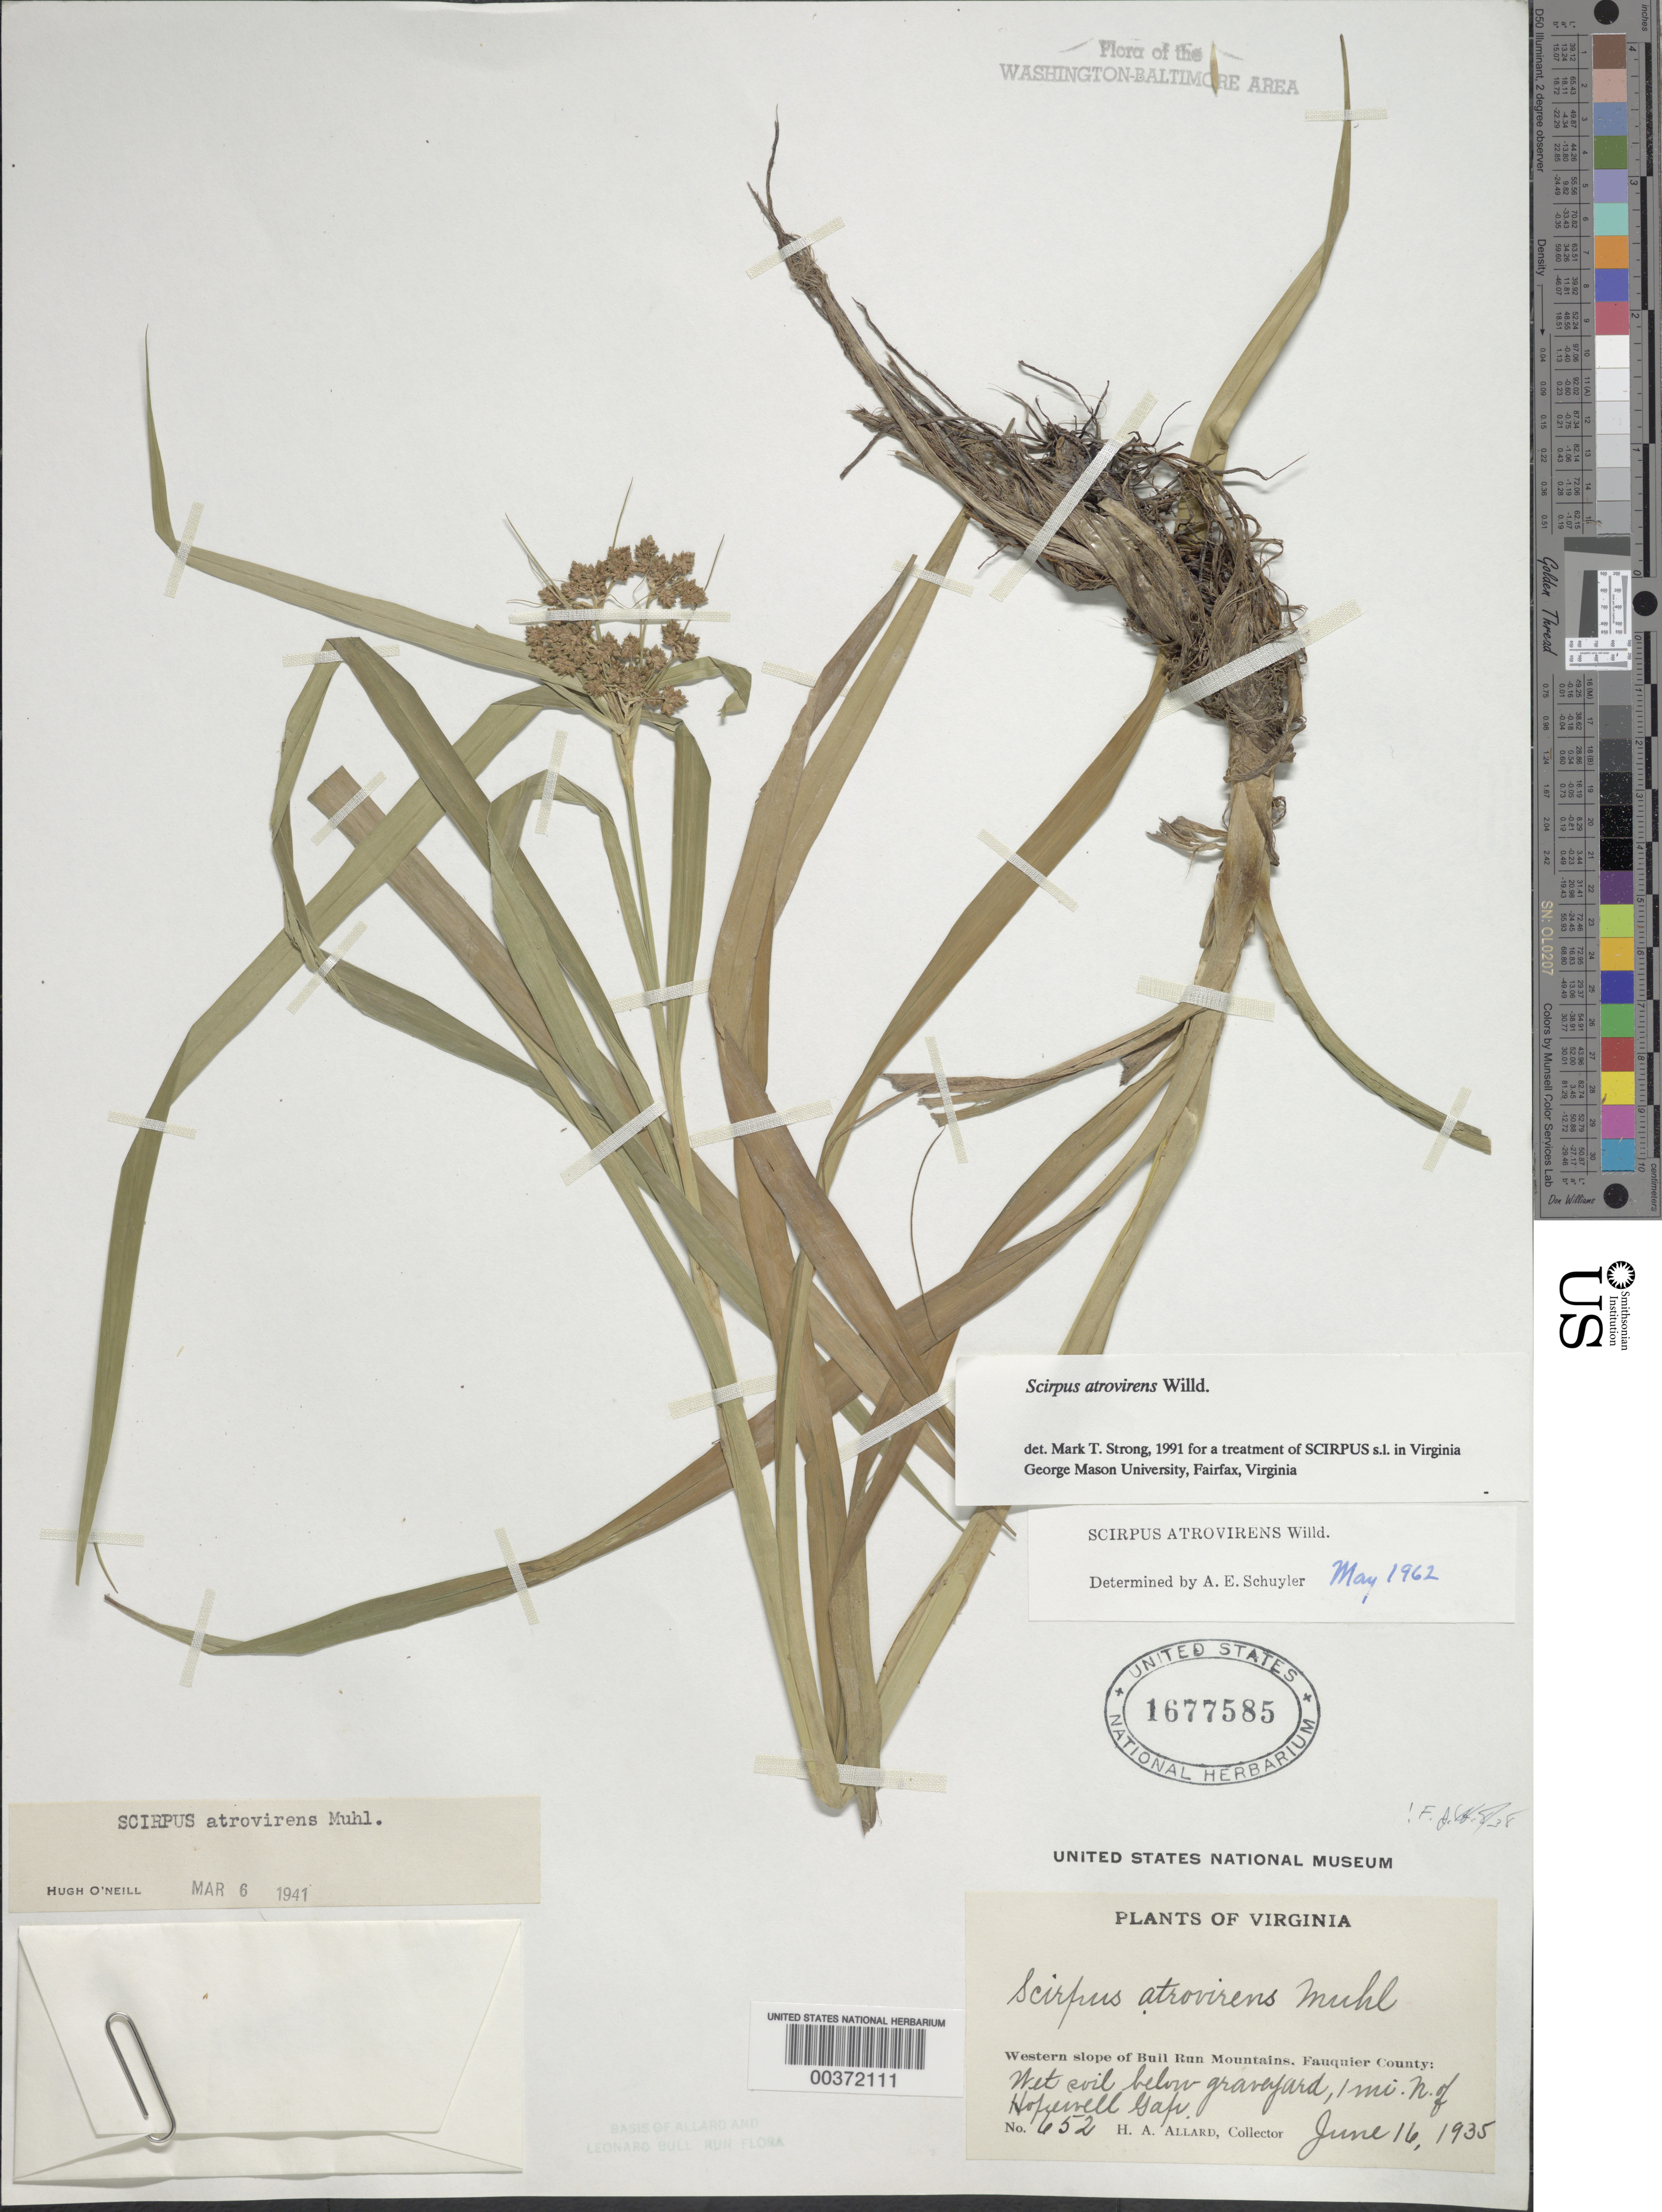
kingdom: Plantae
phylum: Tracheophyta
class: Liliopsida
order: Poales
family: Cyperaceae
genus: Scirpus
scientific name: Scirpus atrovirens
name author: Willd.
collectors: H. A. Allard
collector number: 652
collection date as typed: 16 Jun 1935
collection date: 1935-06-16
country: United States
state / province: Virginia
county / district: Fauquier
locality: North of Hopewell Gap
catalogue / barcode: US 1677585